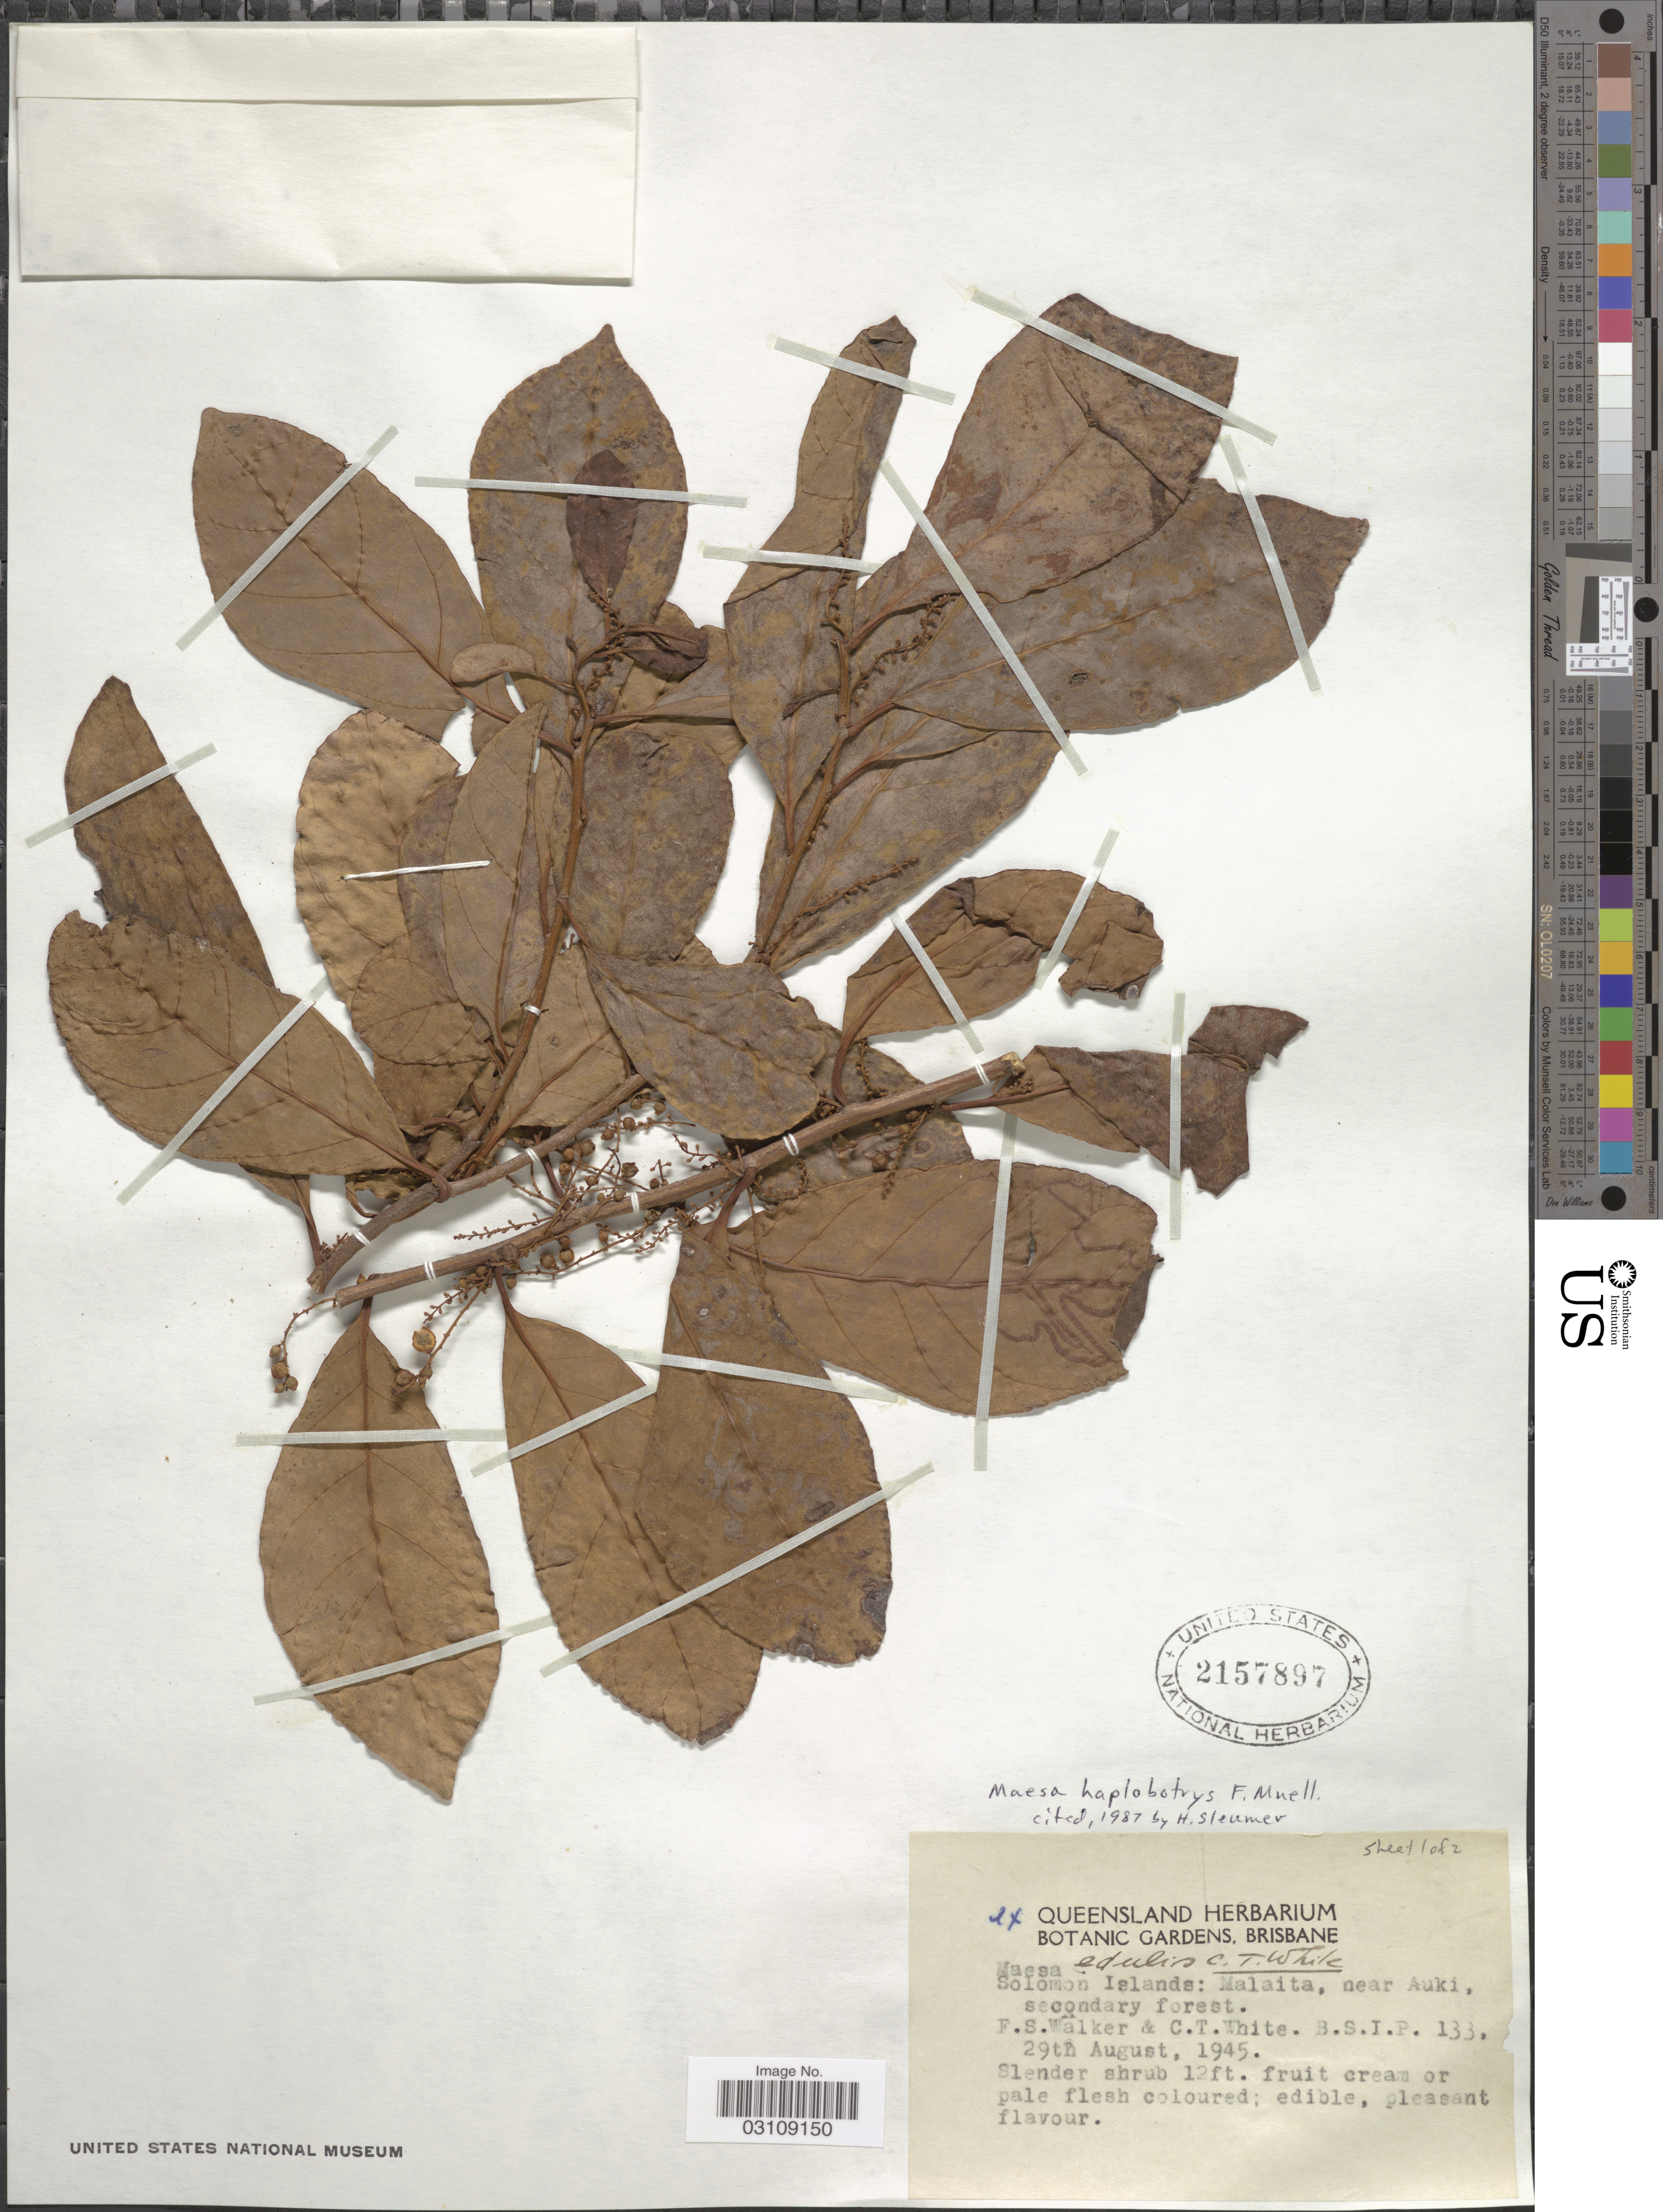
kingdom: Plantae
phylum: Tracheophyta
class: Magnoliopsida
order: Ericales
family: Primulaceae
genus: Maesa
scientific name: Maesa haplobotrys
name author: F. Muell.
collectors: F. Walker & C. T. White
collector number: BSIP133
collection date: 1945-08-29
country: Solomon Islands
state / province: Solomon Islands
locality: Malaita, near Auki, secondary forest.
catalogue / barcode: US 2157897